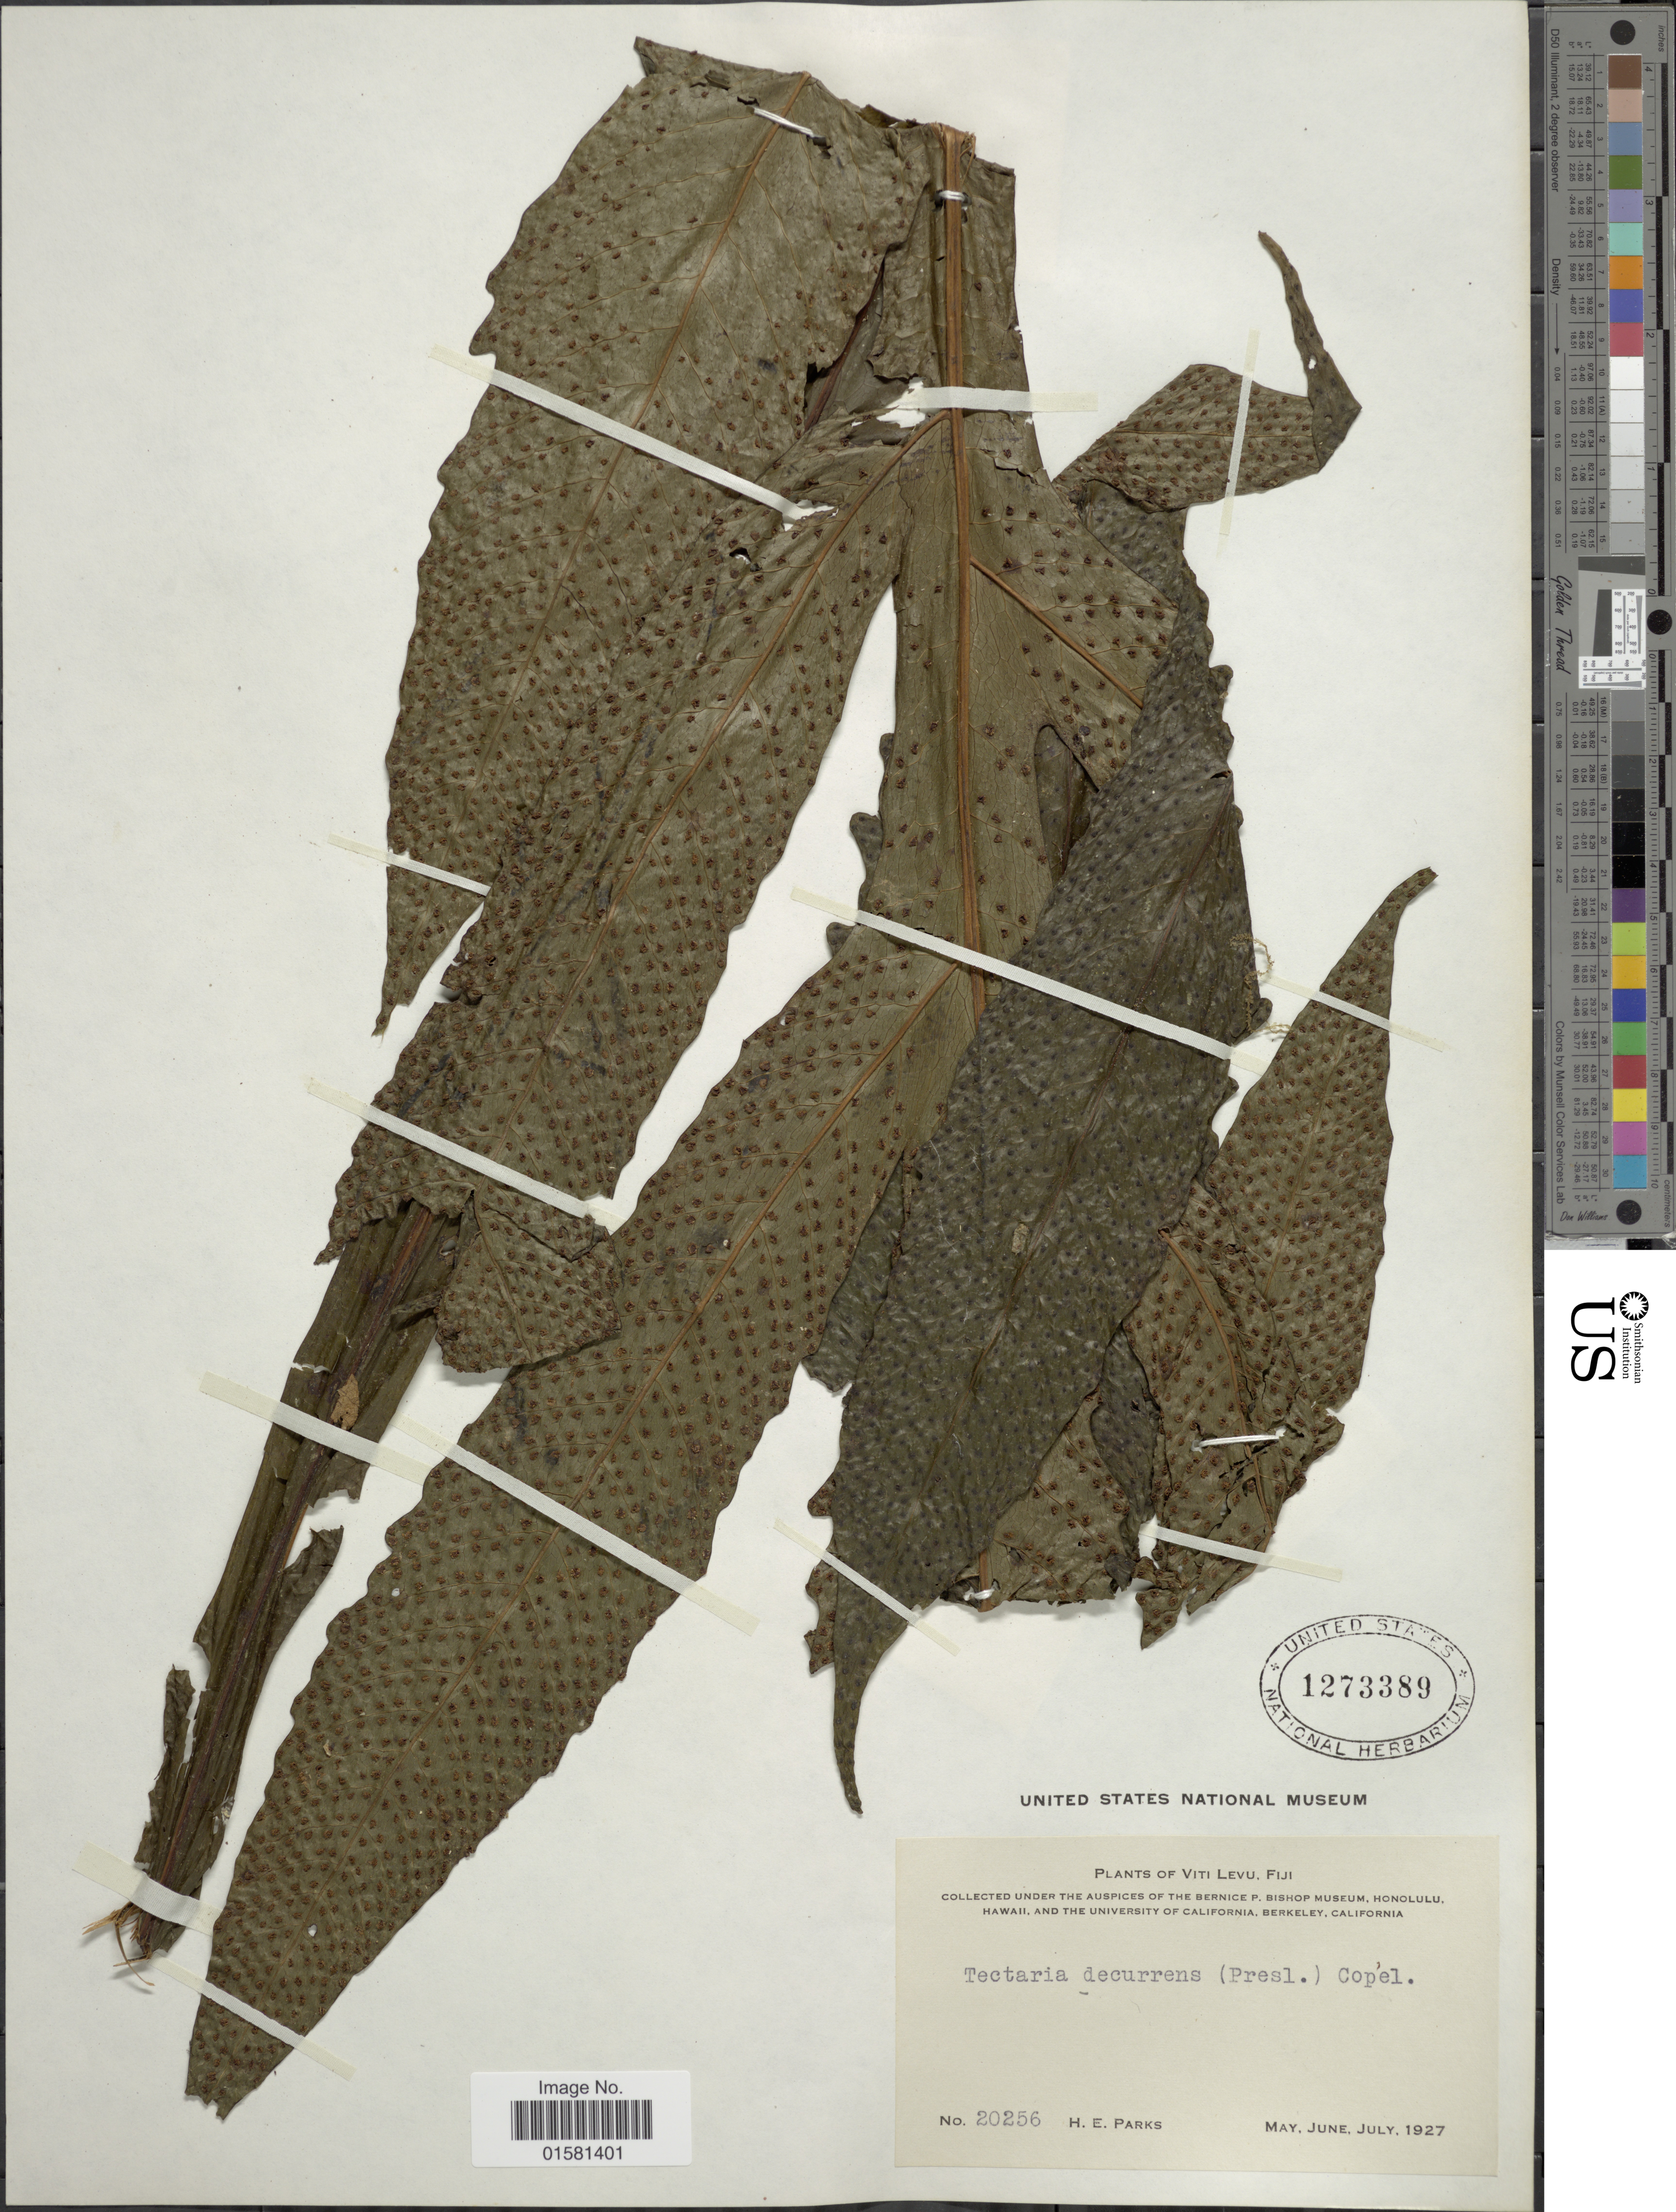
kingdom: Plantae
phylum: Tracheophyta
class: Polypodiopsida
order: Polypodiales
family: Tectariaceae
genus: Tectaria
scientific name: Tectaria decurrens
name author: (Presel.) Copel. in Elmer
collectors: H. E. Parks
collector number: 20256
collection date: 1927-05/1927-07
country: Fiji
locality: Viti Levu, Fiji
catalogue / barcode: US 1273389